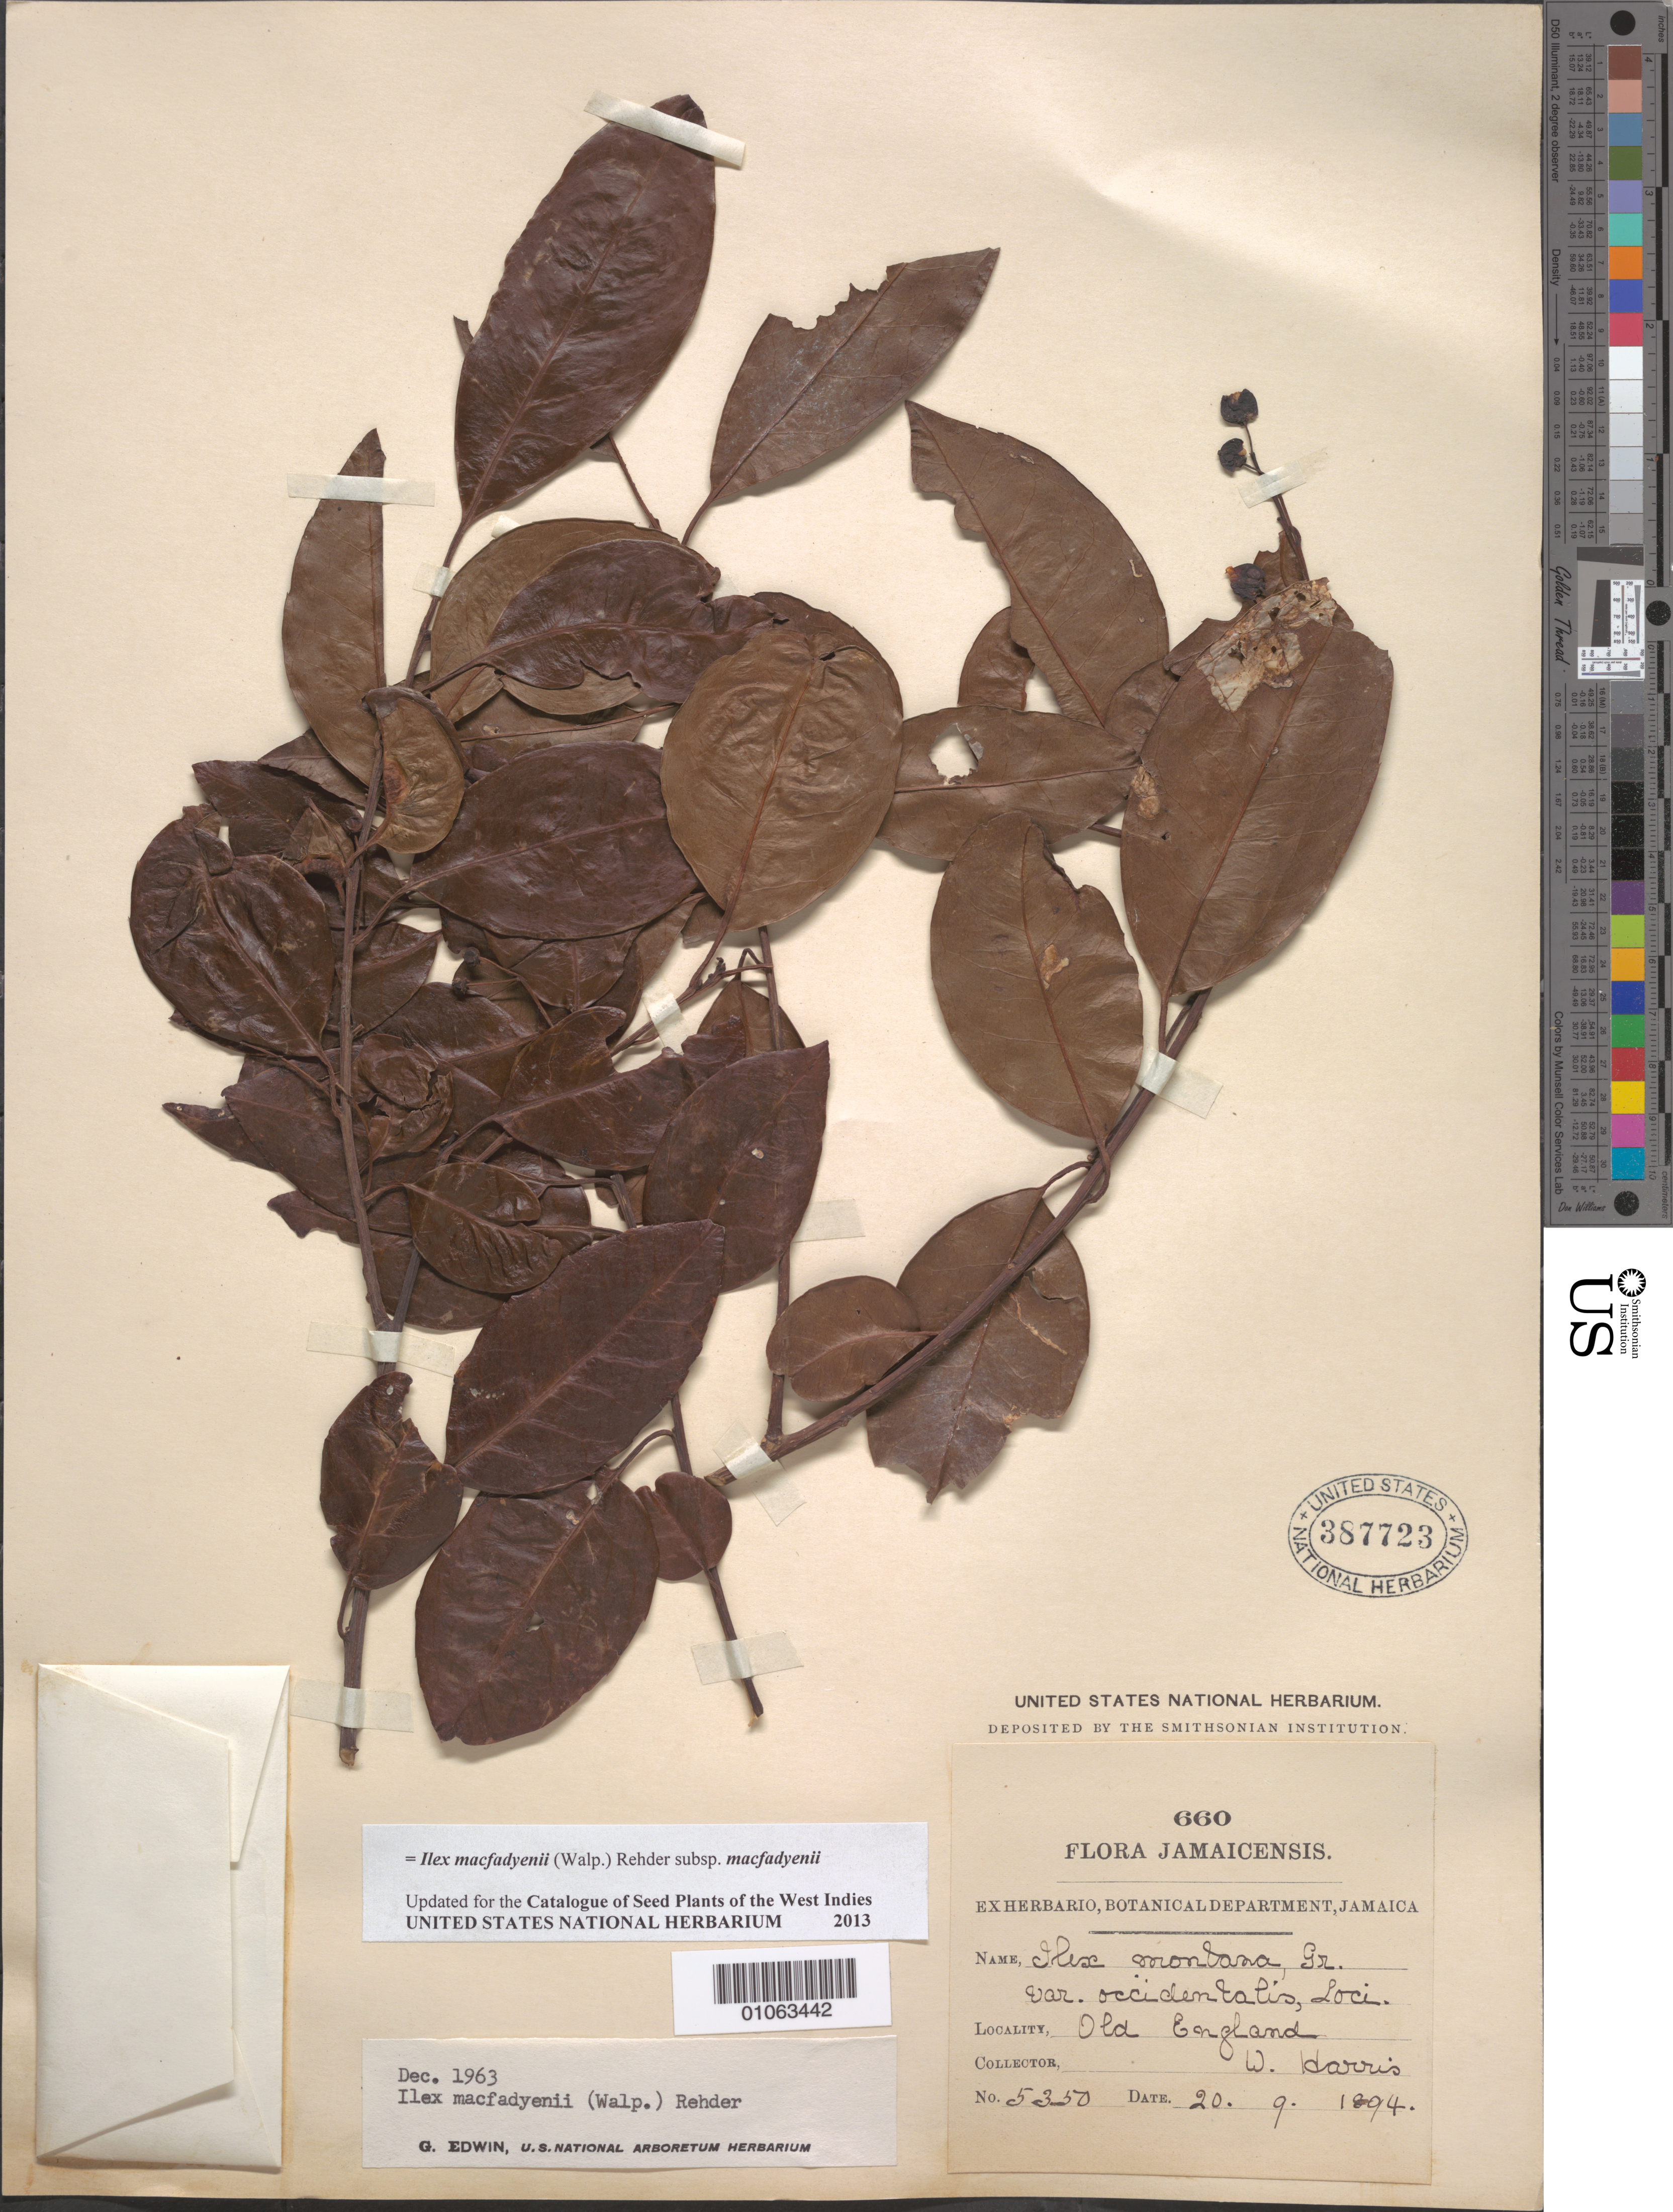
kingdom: Plantae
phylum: Tracheophyta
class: Magnoliopsida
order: Aquifoliales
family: Aquifoliaceae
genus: Ilex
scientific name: Ilex macfadyenii subsp. macfadyenii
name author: (Walp.) Rehder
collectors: W. Harris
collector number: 5350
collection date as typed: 20 Sep 1894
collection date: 1894-09-20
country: Jamaica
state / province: Manchester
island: Jamaica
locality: Old England.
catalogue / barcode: US 387723